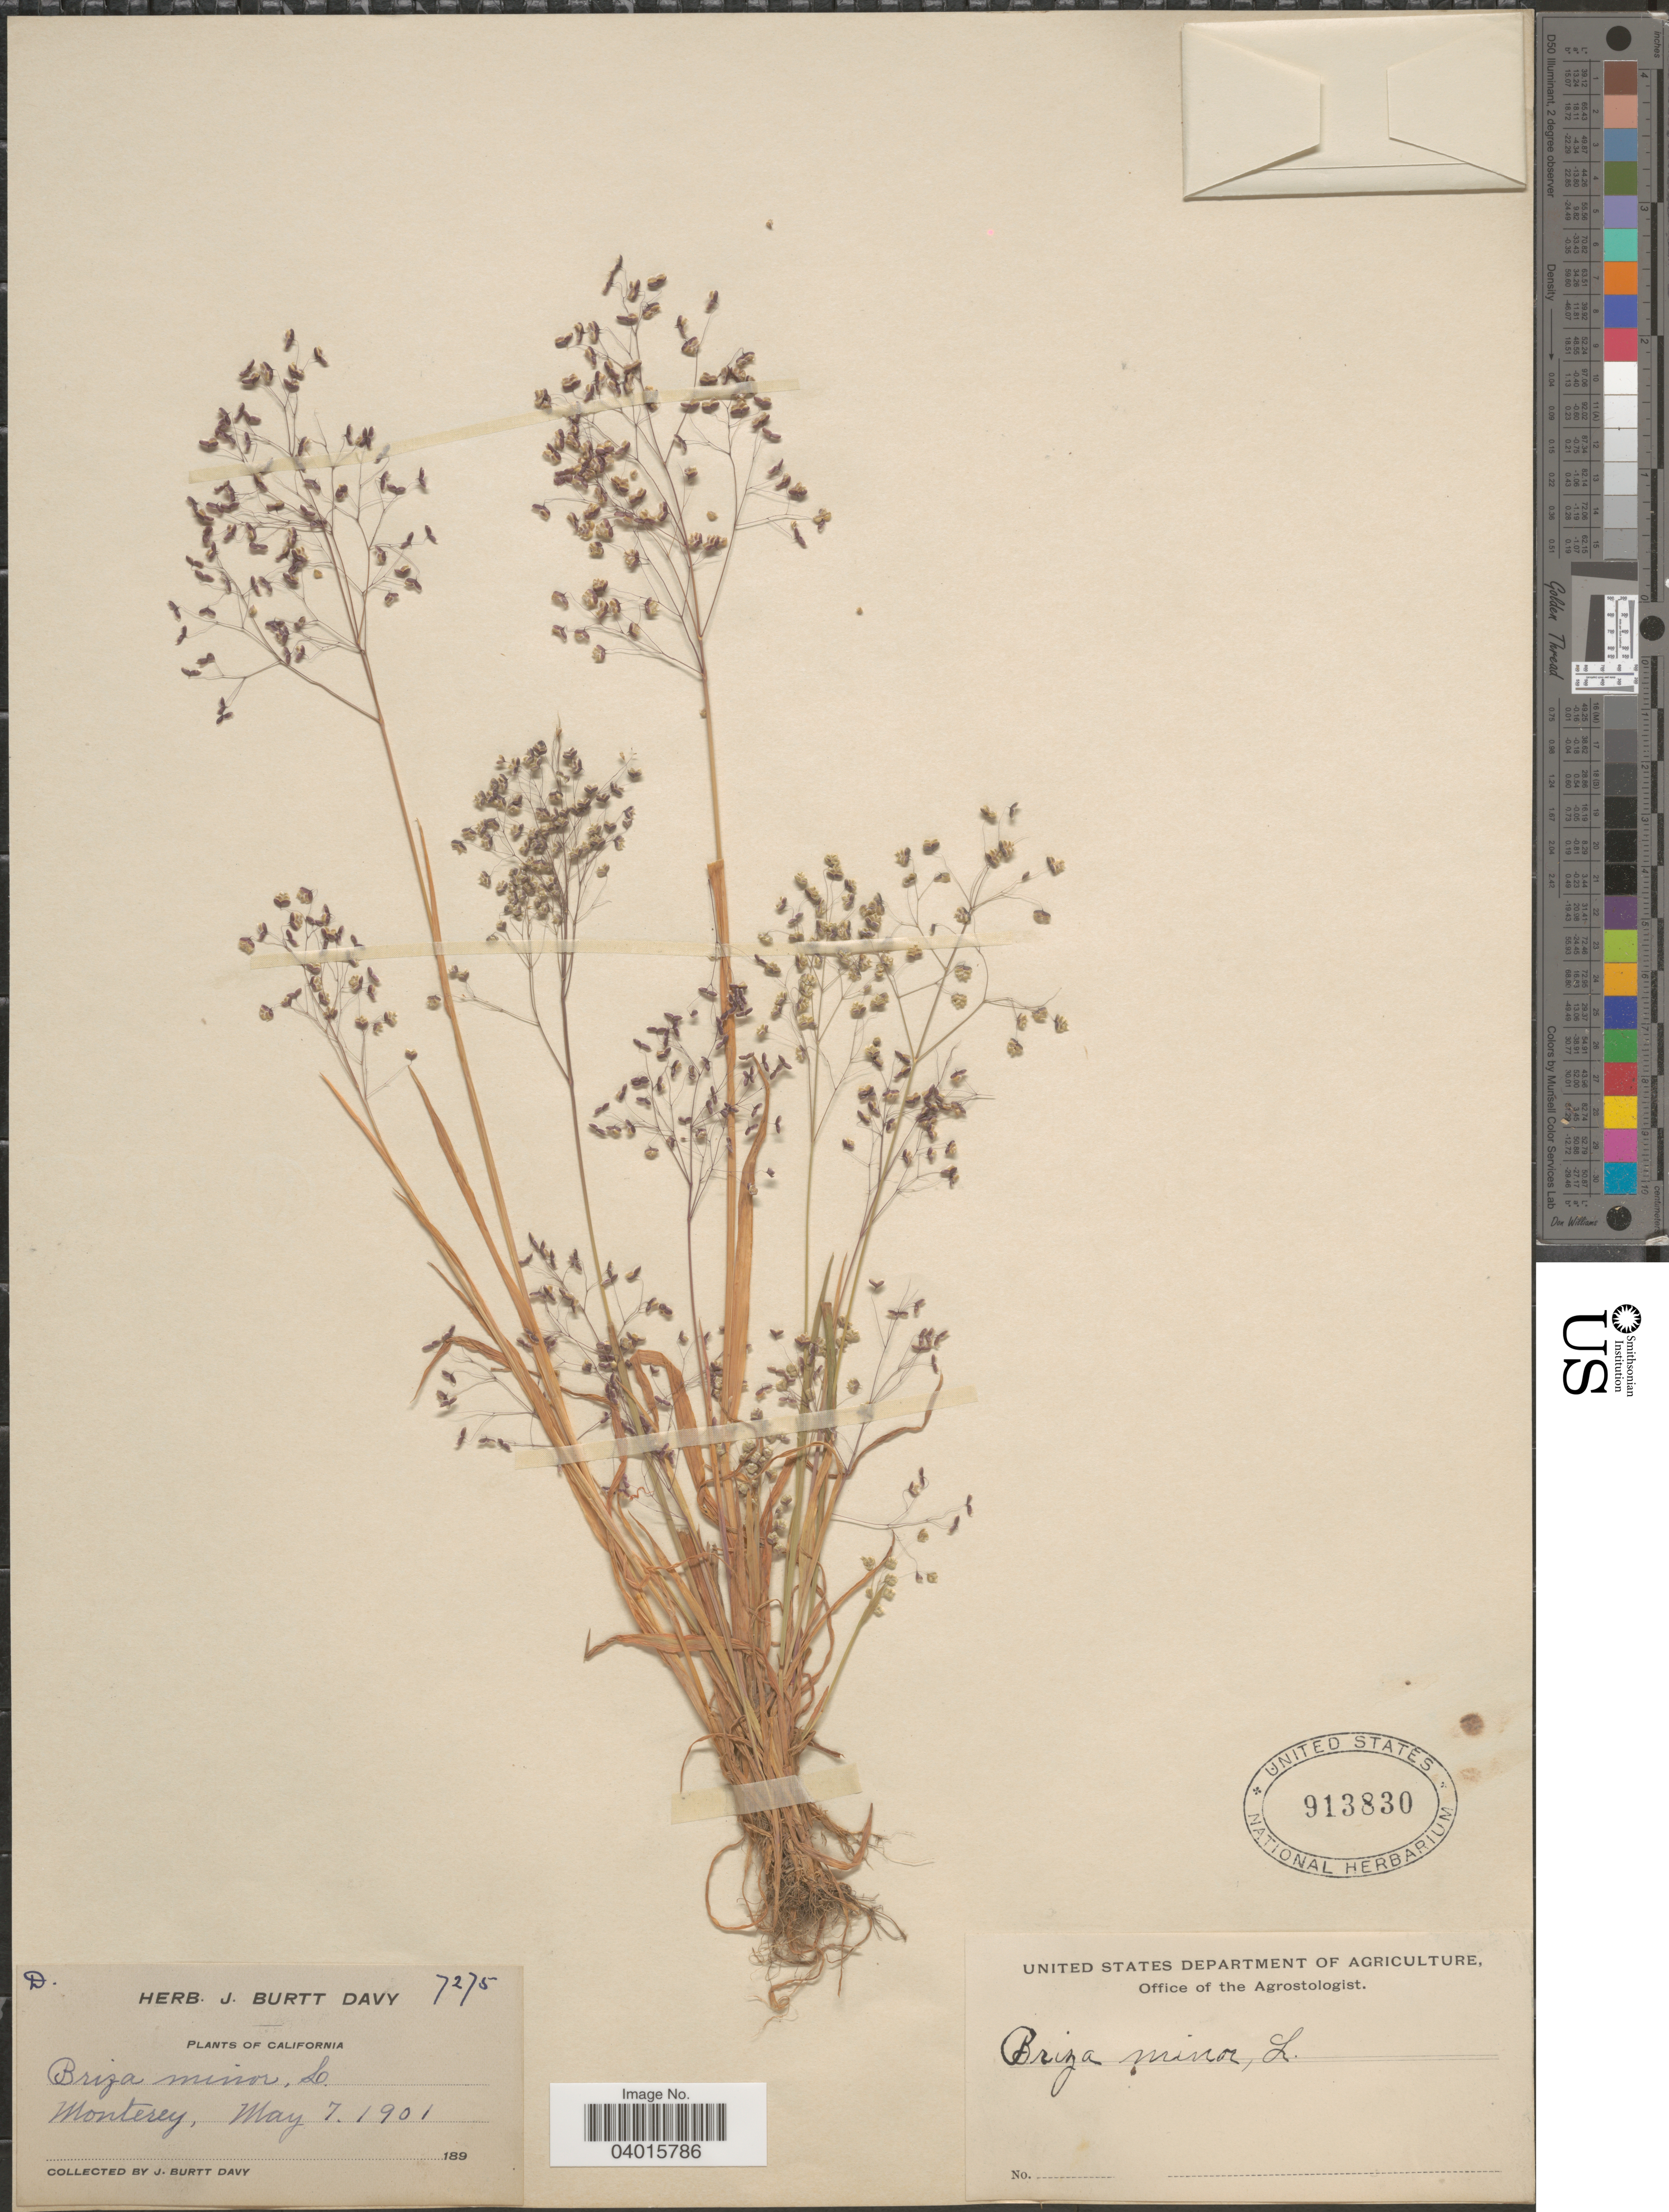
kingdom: Plantae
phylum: Tracheophyta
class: Liliopsida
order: Poales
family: Poaceae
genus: Briza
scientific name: Briza minor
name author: L.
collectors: J. Burtt Davy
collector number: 7275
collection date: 1901-05-07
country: United States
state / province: California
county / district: Monterey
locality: Monterey.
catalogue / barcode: US 913830